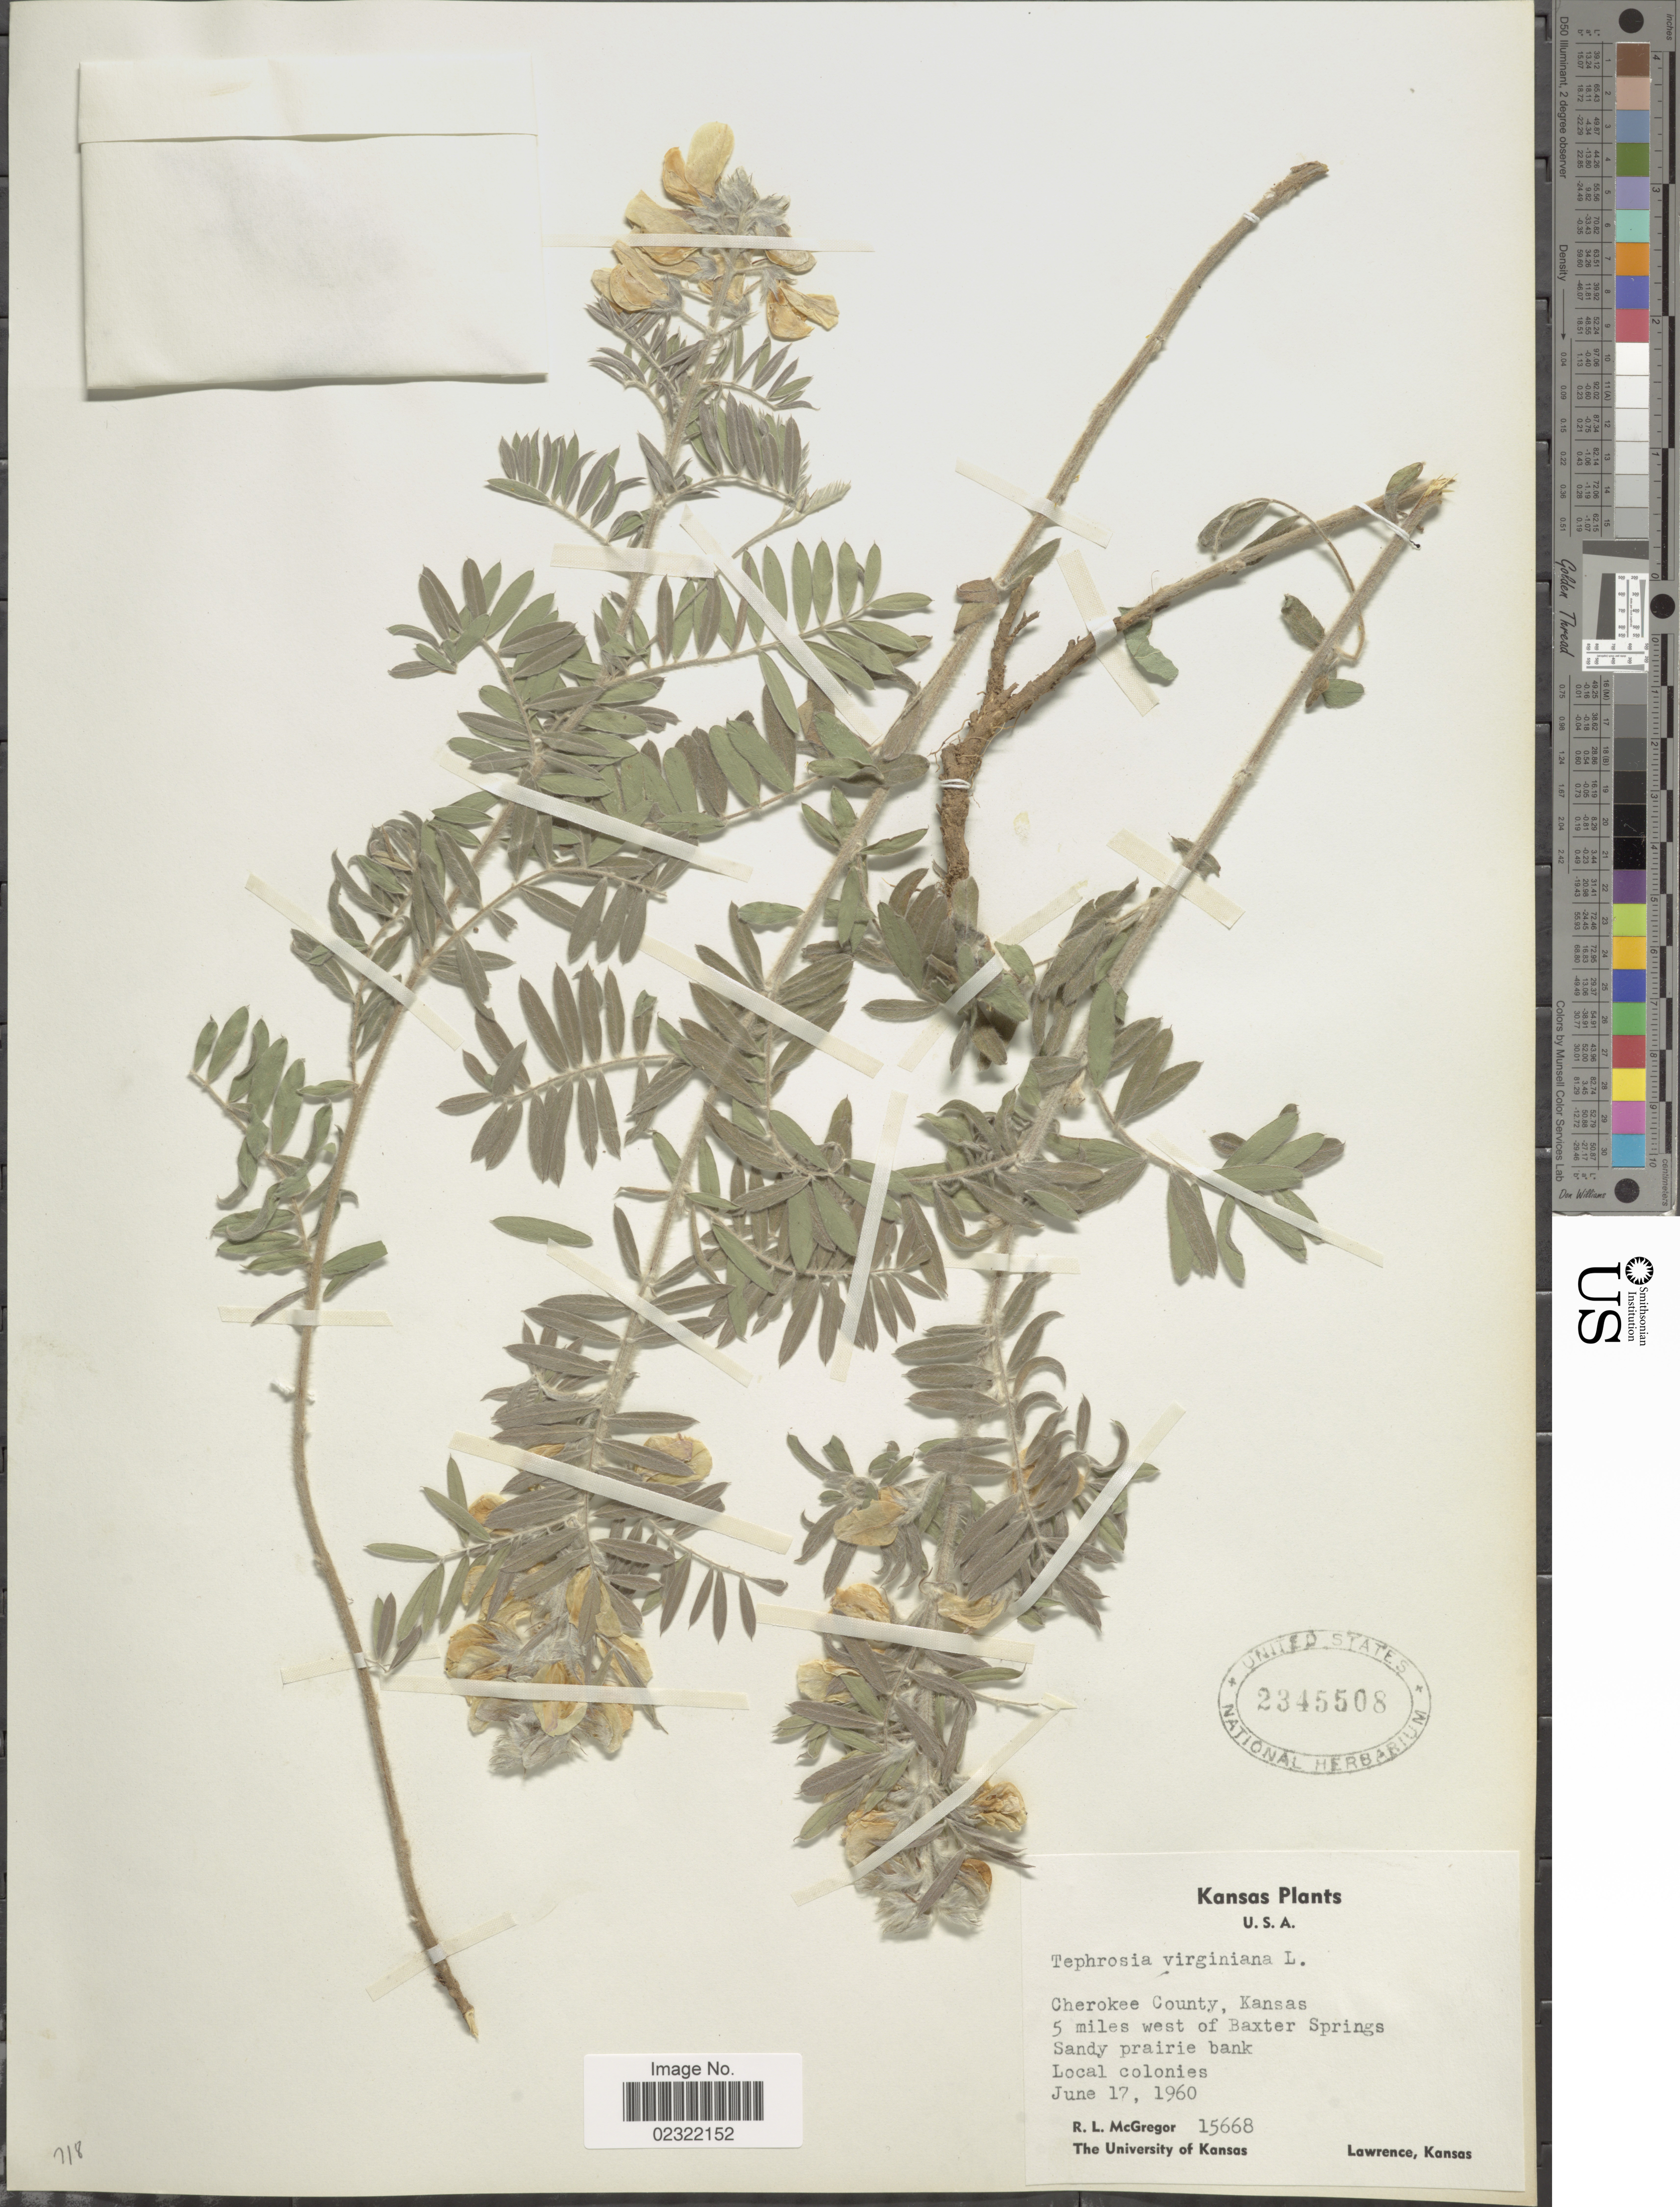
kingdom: Plantae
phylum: Tracheophyta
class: Magnoliopsida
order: Fabales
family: Fabaceae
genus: Tephrosia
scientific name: Tephrosia virginiana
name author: (L.) Pers.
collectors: R. McGregor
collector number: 15668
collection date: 1960-06-17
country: United States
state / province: Kansas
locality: Cherokee County, 5 miles west of Baxter Springs, Sandy prairie bank, Local colonies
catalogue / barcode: US 2345508